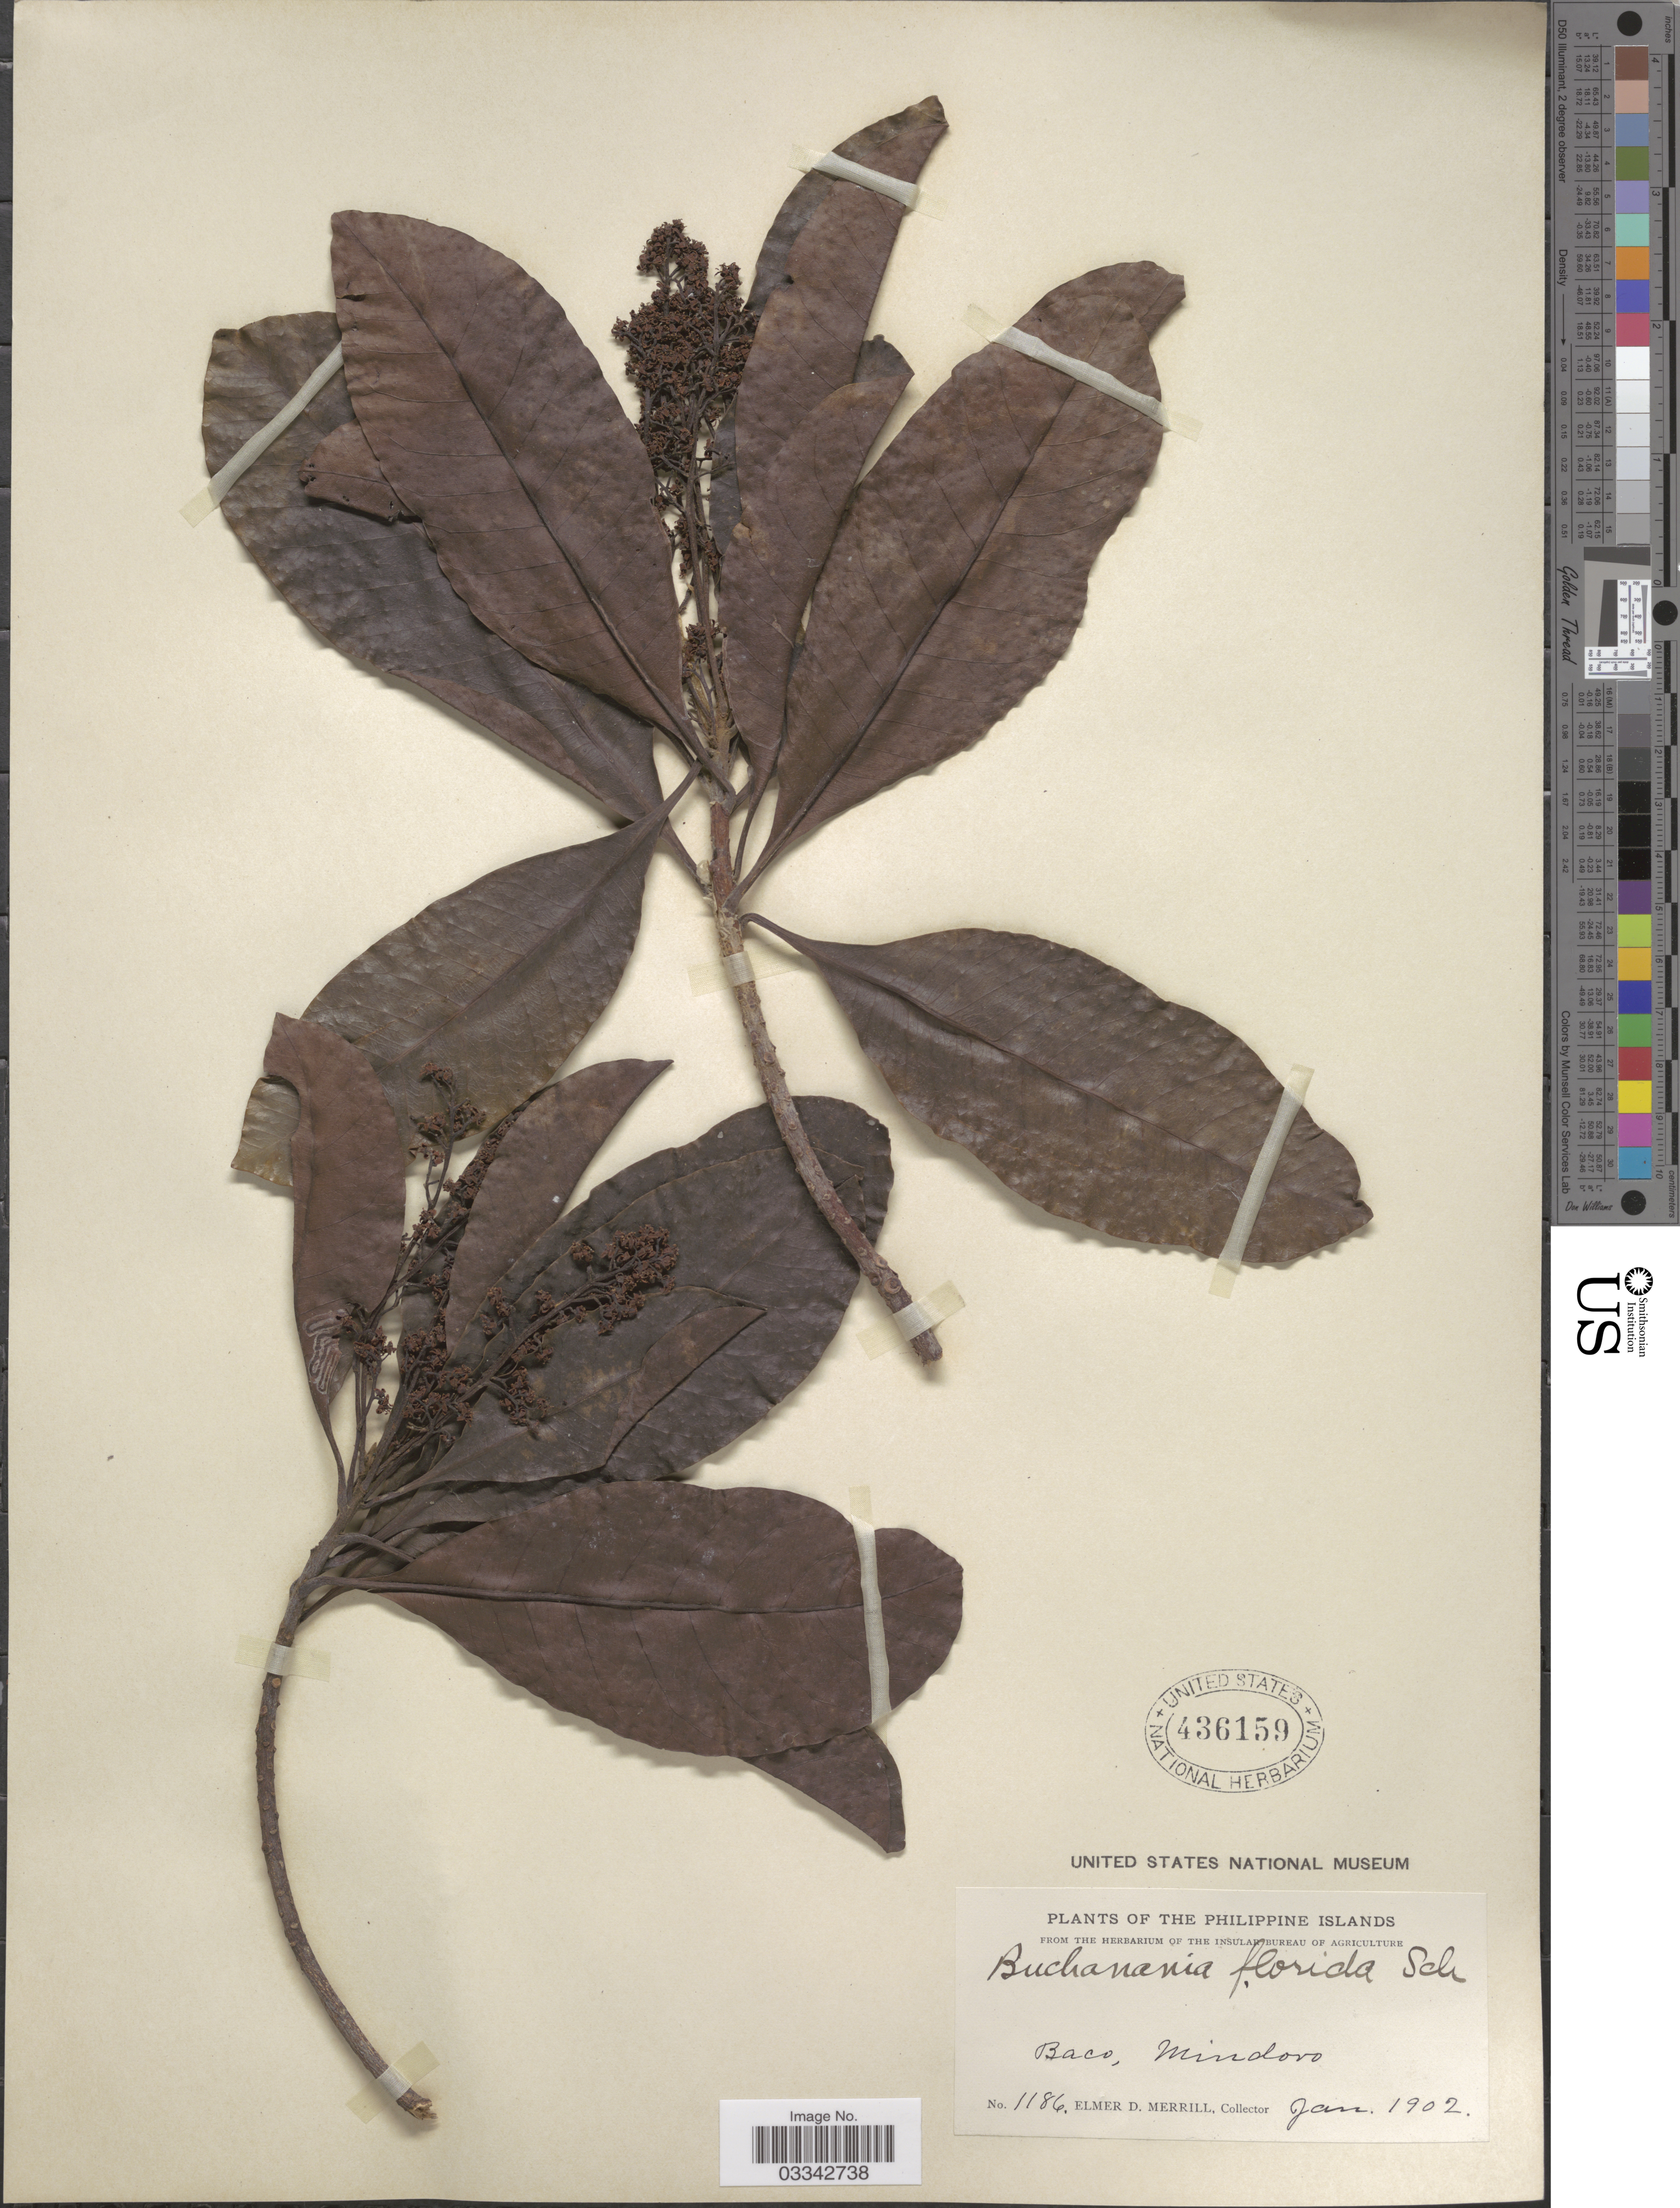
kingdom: Plantae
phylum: Tracheophyta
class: Magnoliopsida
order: Sapindales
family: Anacardiaceae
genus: Buchanania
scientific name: Buchanania arborescens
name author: (Blume) Blume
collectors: E. D. Merrill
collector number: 1186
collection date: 1902-01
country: Philippines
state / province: Mimaropa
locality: The Philippine Islands. Baco, Mindoro.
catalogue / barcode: US 436159